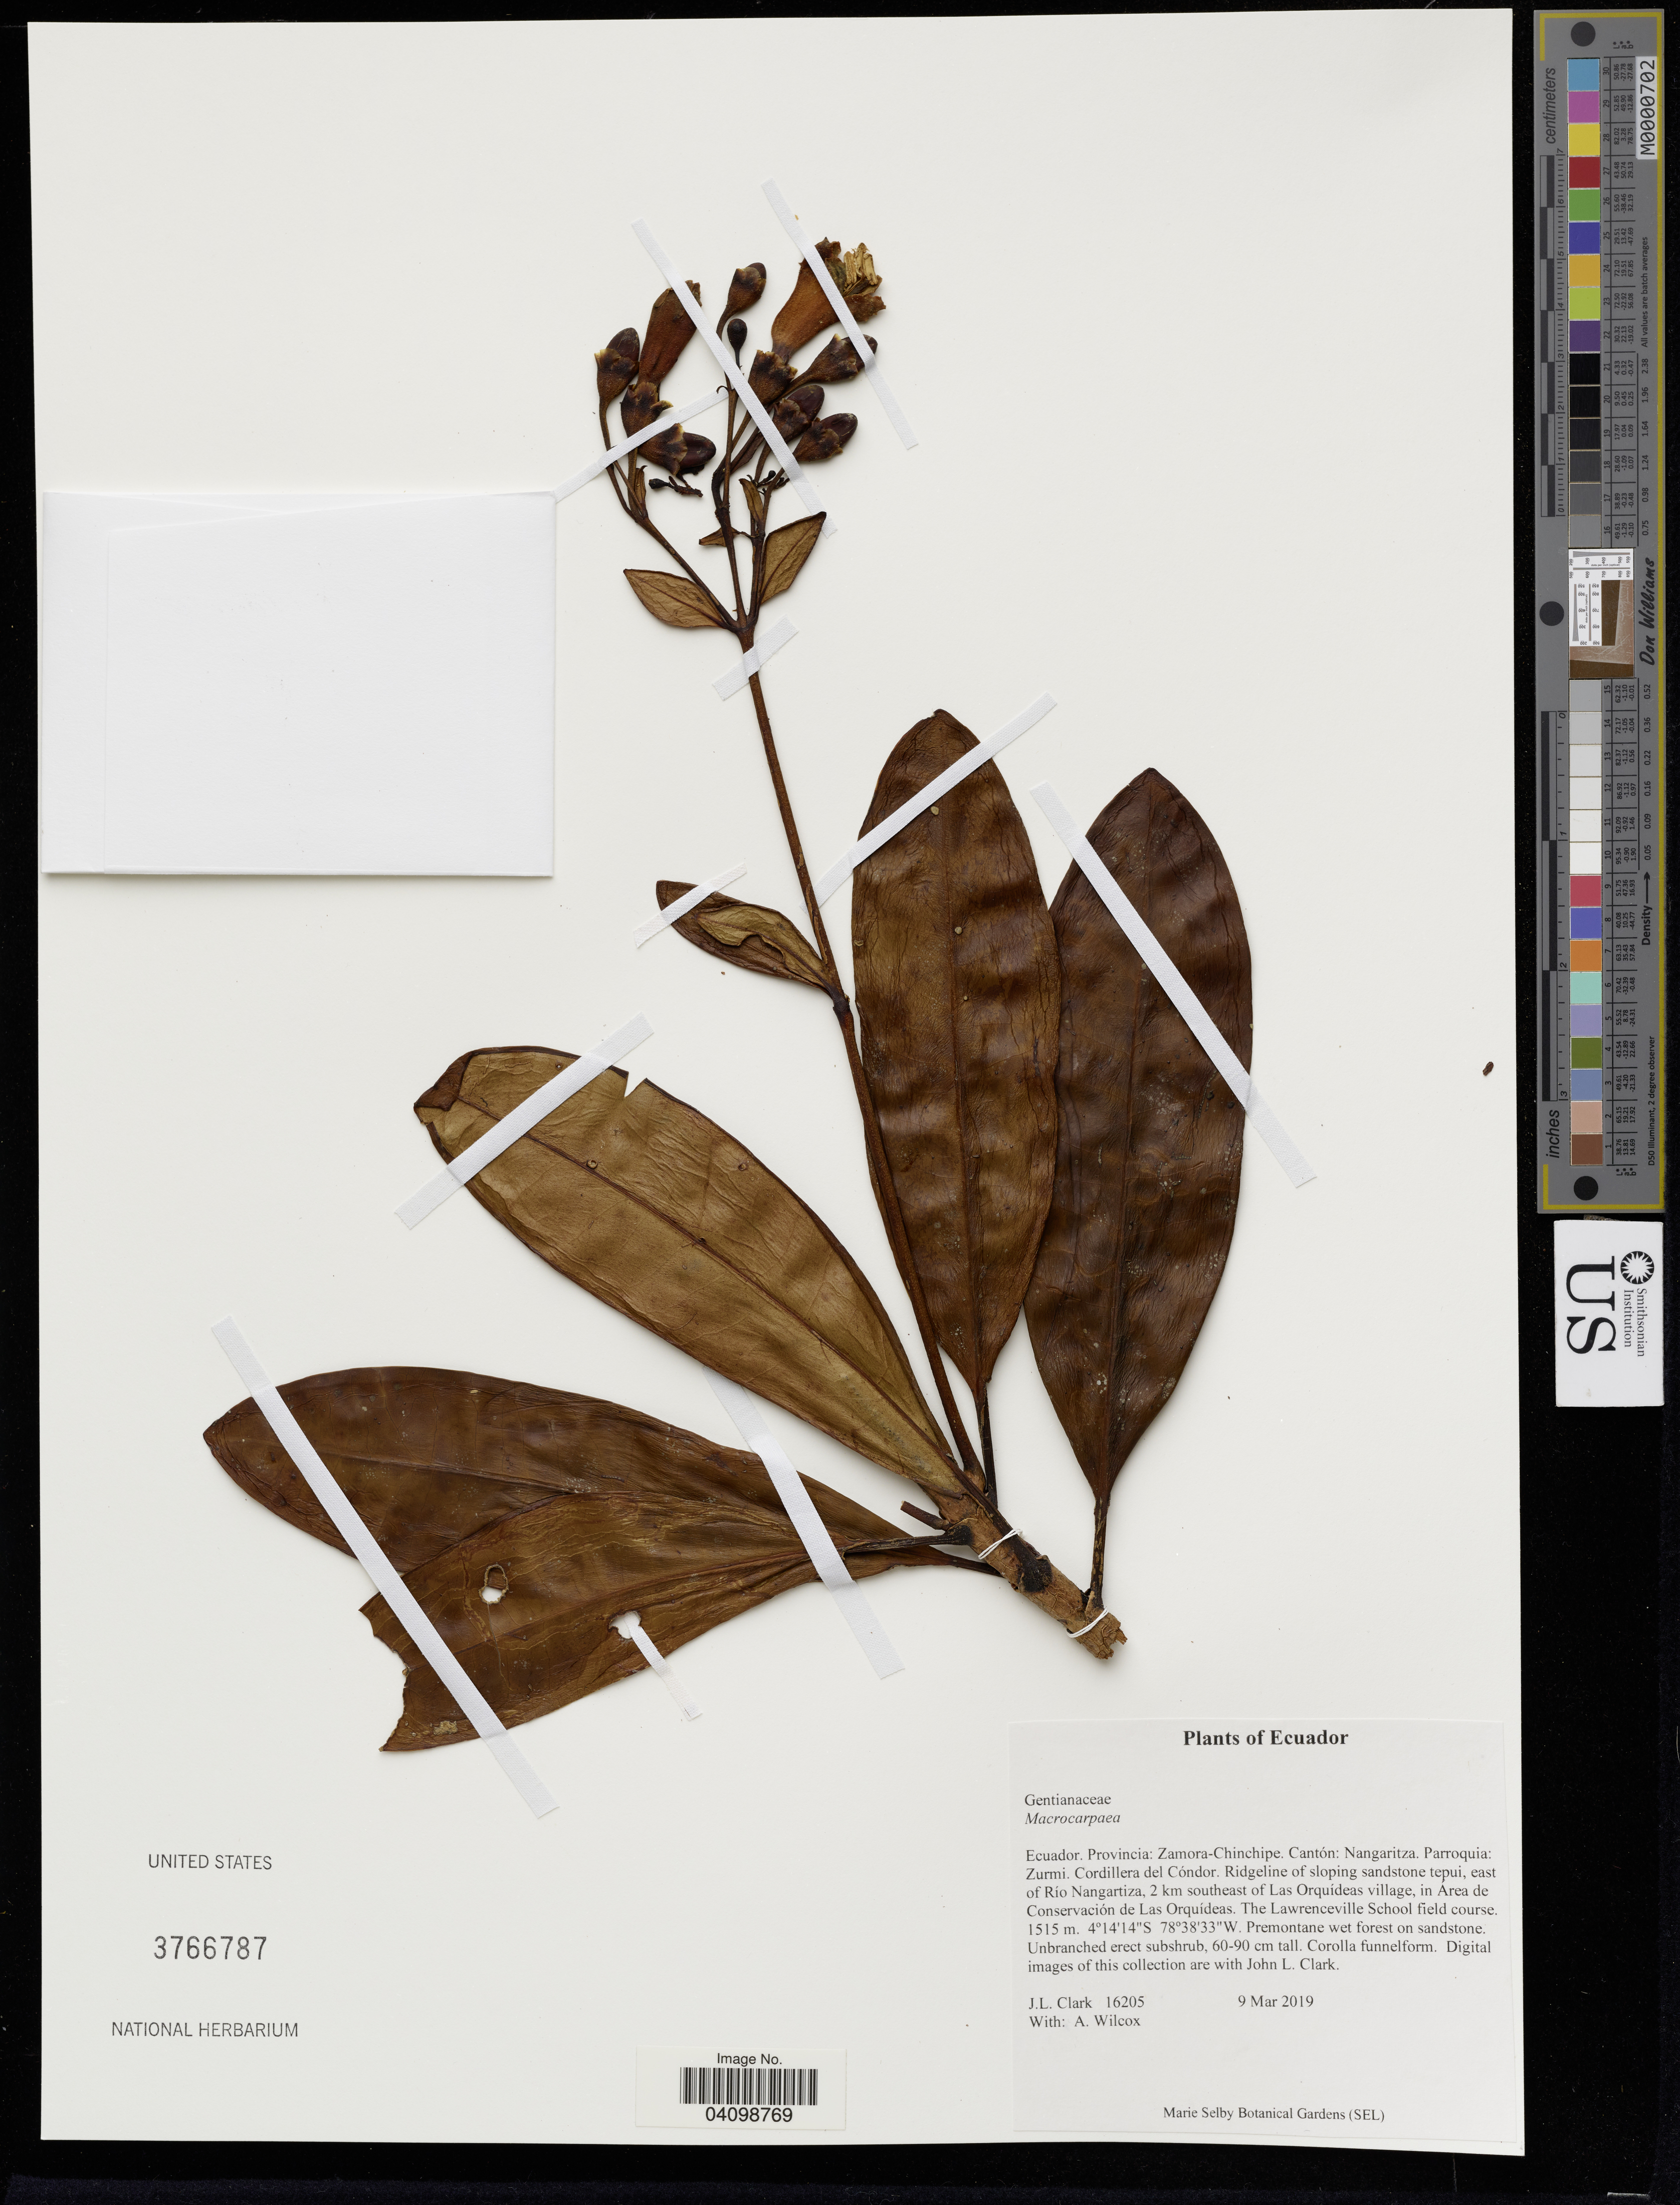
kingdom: Plantae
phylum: Tracheophyta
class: Magnoliopsida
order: Gentianales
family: Gentianaceae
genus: Macrocarpaea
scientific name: Macrocarpaea sp.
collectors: J. Clark & A. Wilcox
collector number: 16205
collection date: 2019-03-09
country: Ecuador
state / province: Zamora-Chinchipe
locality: Cantón: Nangaritza, Parroquia: Zurmi, Cordillera del Cóndor, Ridgeline of sloping sandstone tepui, east of Río Nangartiza, 2 km southeast of Las Orquídeas village, in Area de Conservación de Las Orquídeas, The Lawrenceville School field course.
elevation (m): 1515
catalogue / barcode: US 3766787